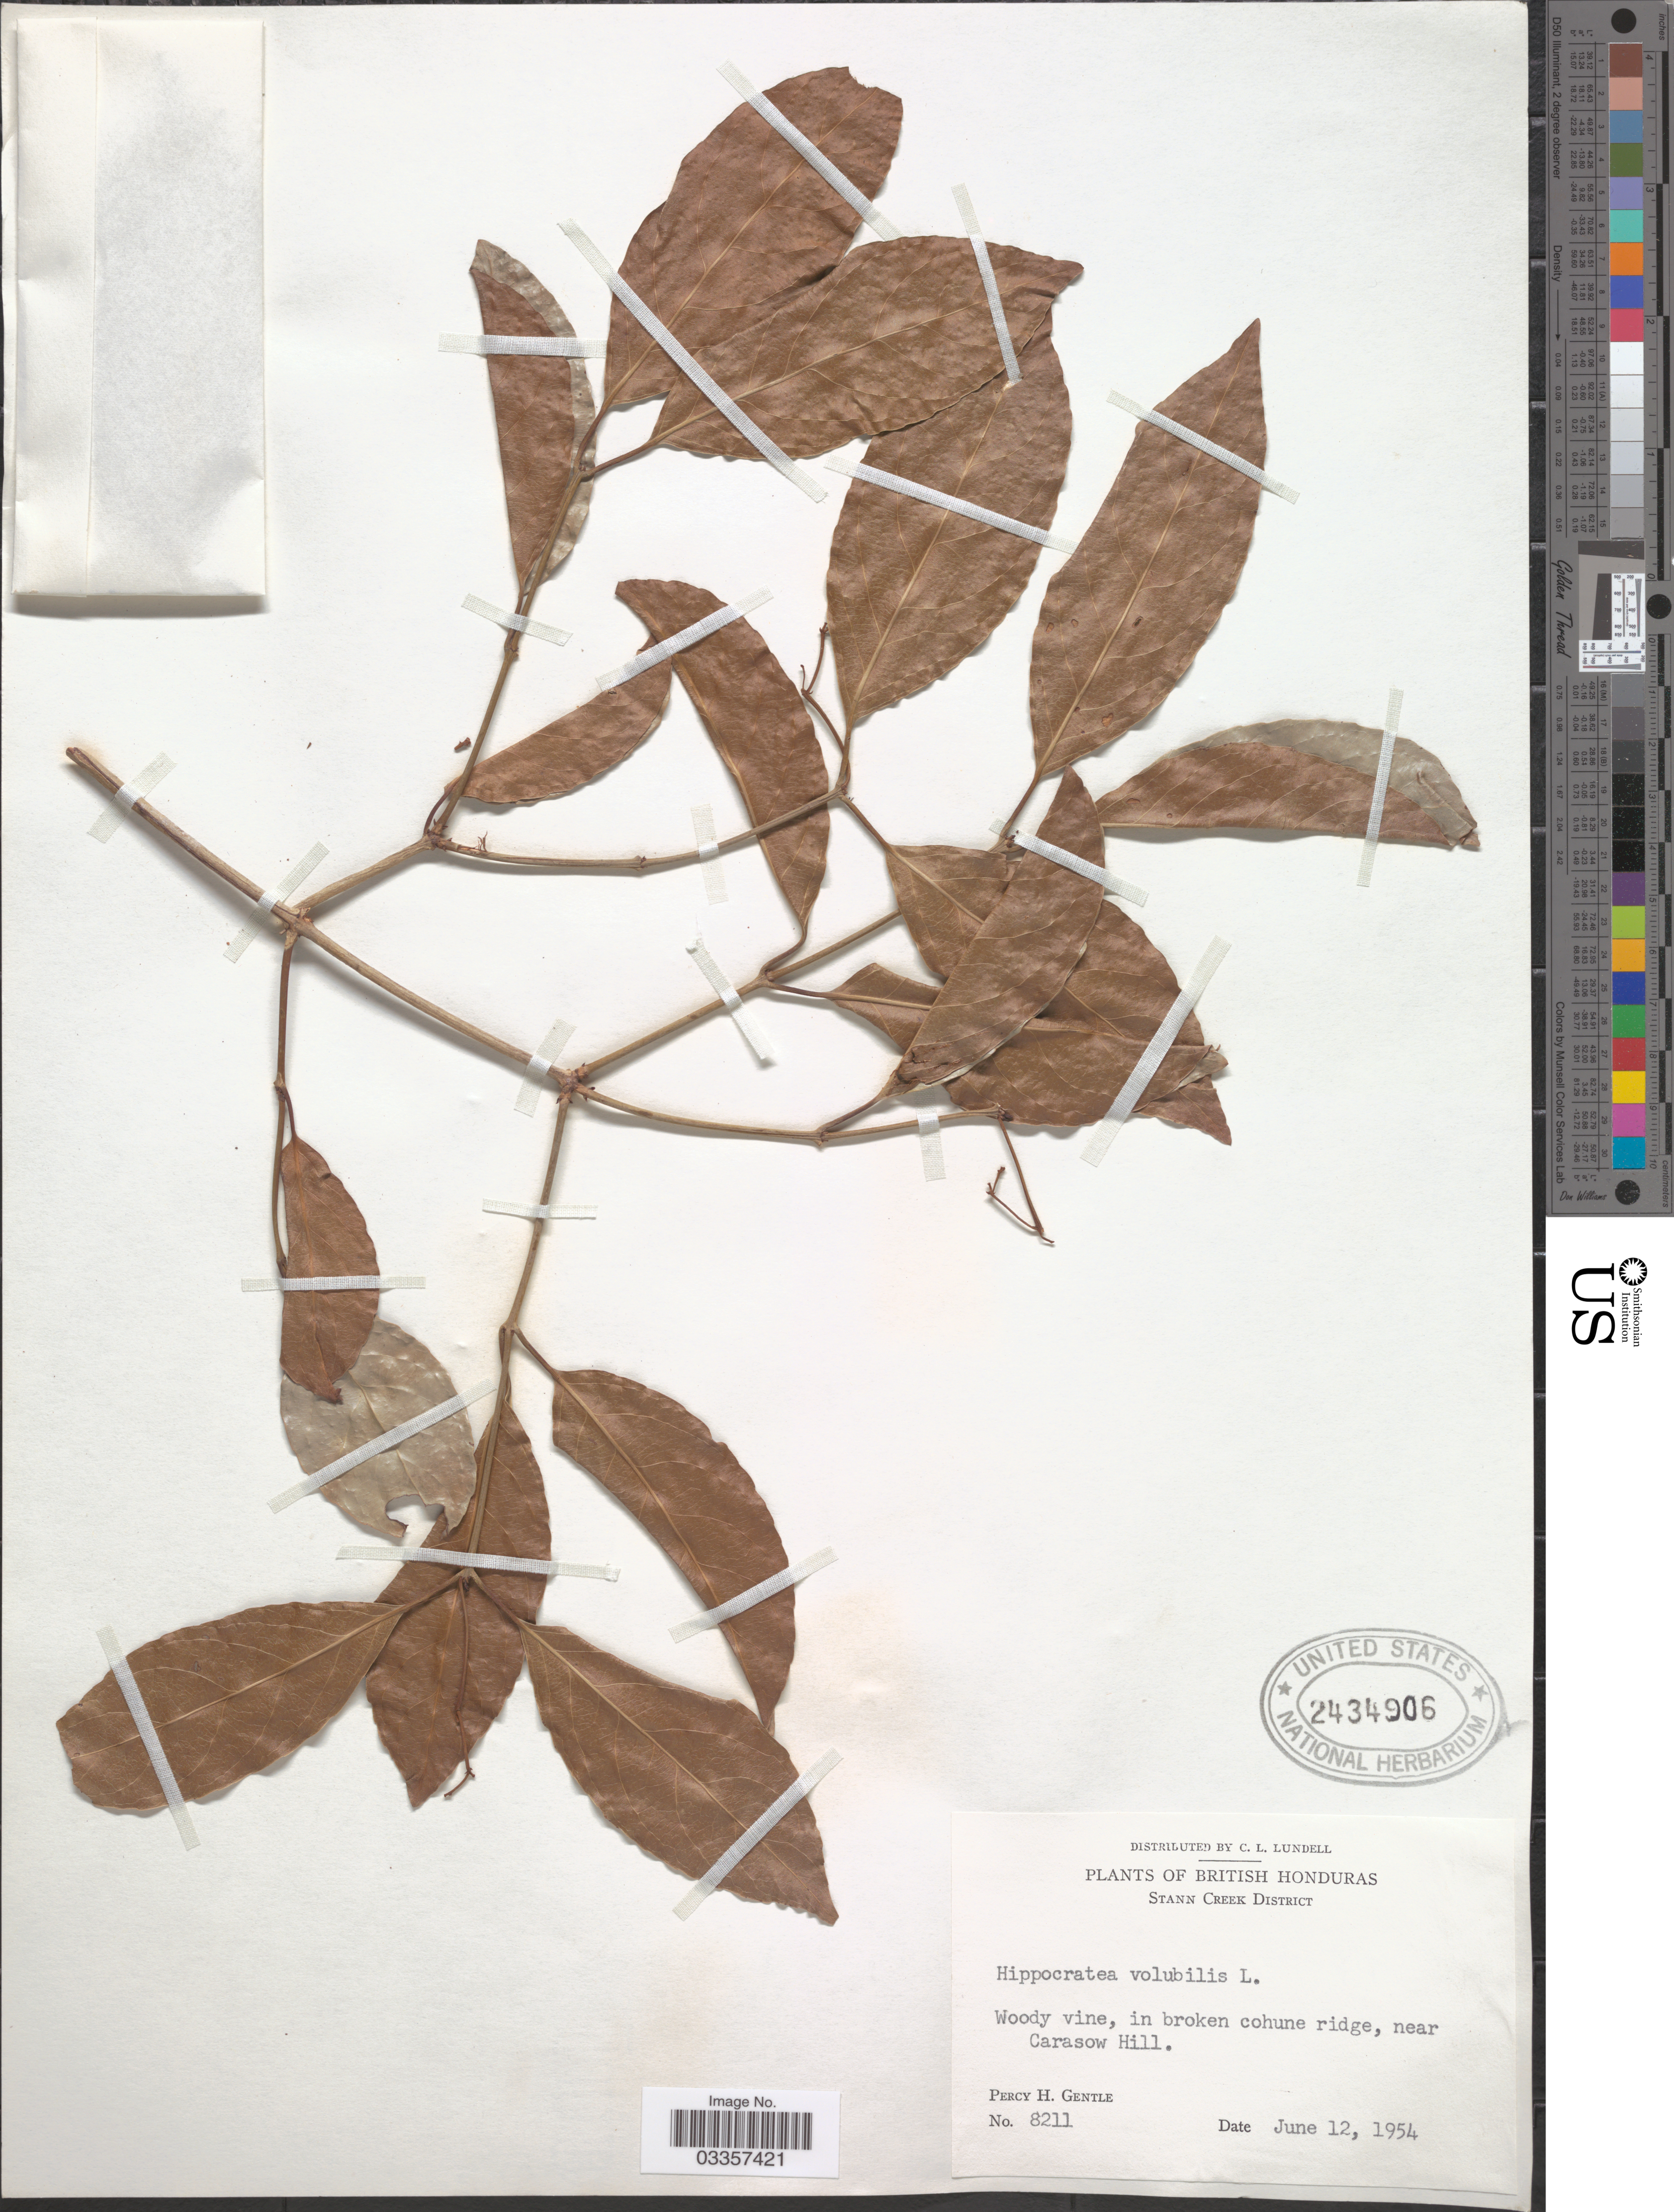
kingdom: Plantae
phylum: Tracheophyta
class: Magnoliopsida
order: Celastrales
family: Celastraceae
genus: Hippocratea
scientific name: Hippocratea volubilis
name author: L.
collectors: P. H. Gentle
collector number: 8211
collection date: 1954-06-12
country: Belize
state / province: Stann Creek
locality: British Honduras. Stann Creek District. In broken cohune ridge, near Carasow Hill.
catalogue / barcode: US 2434906